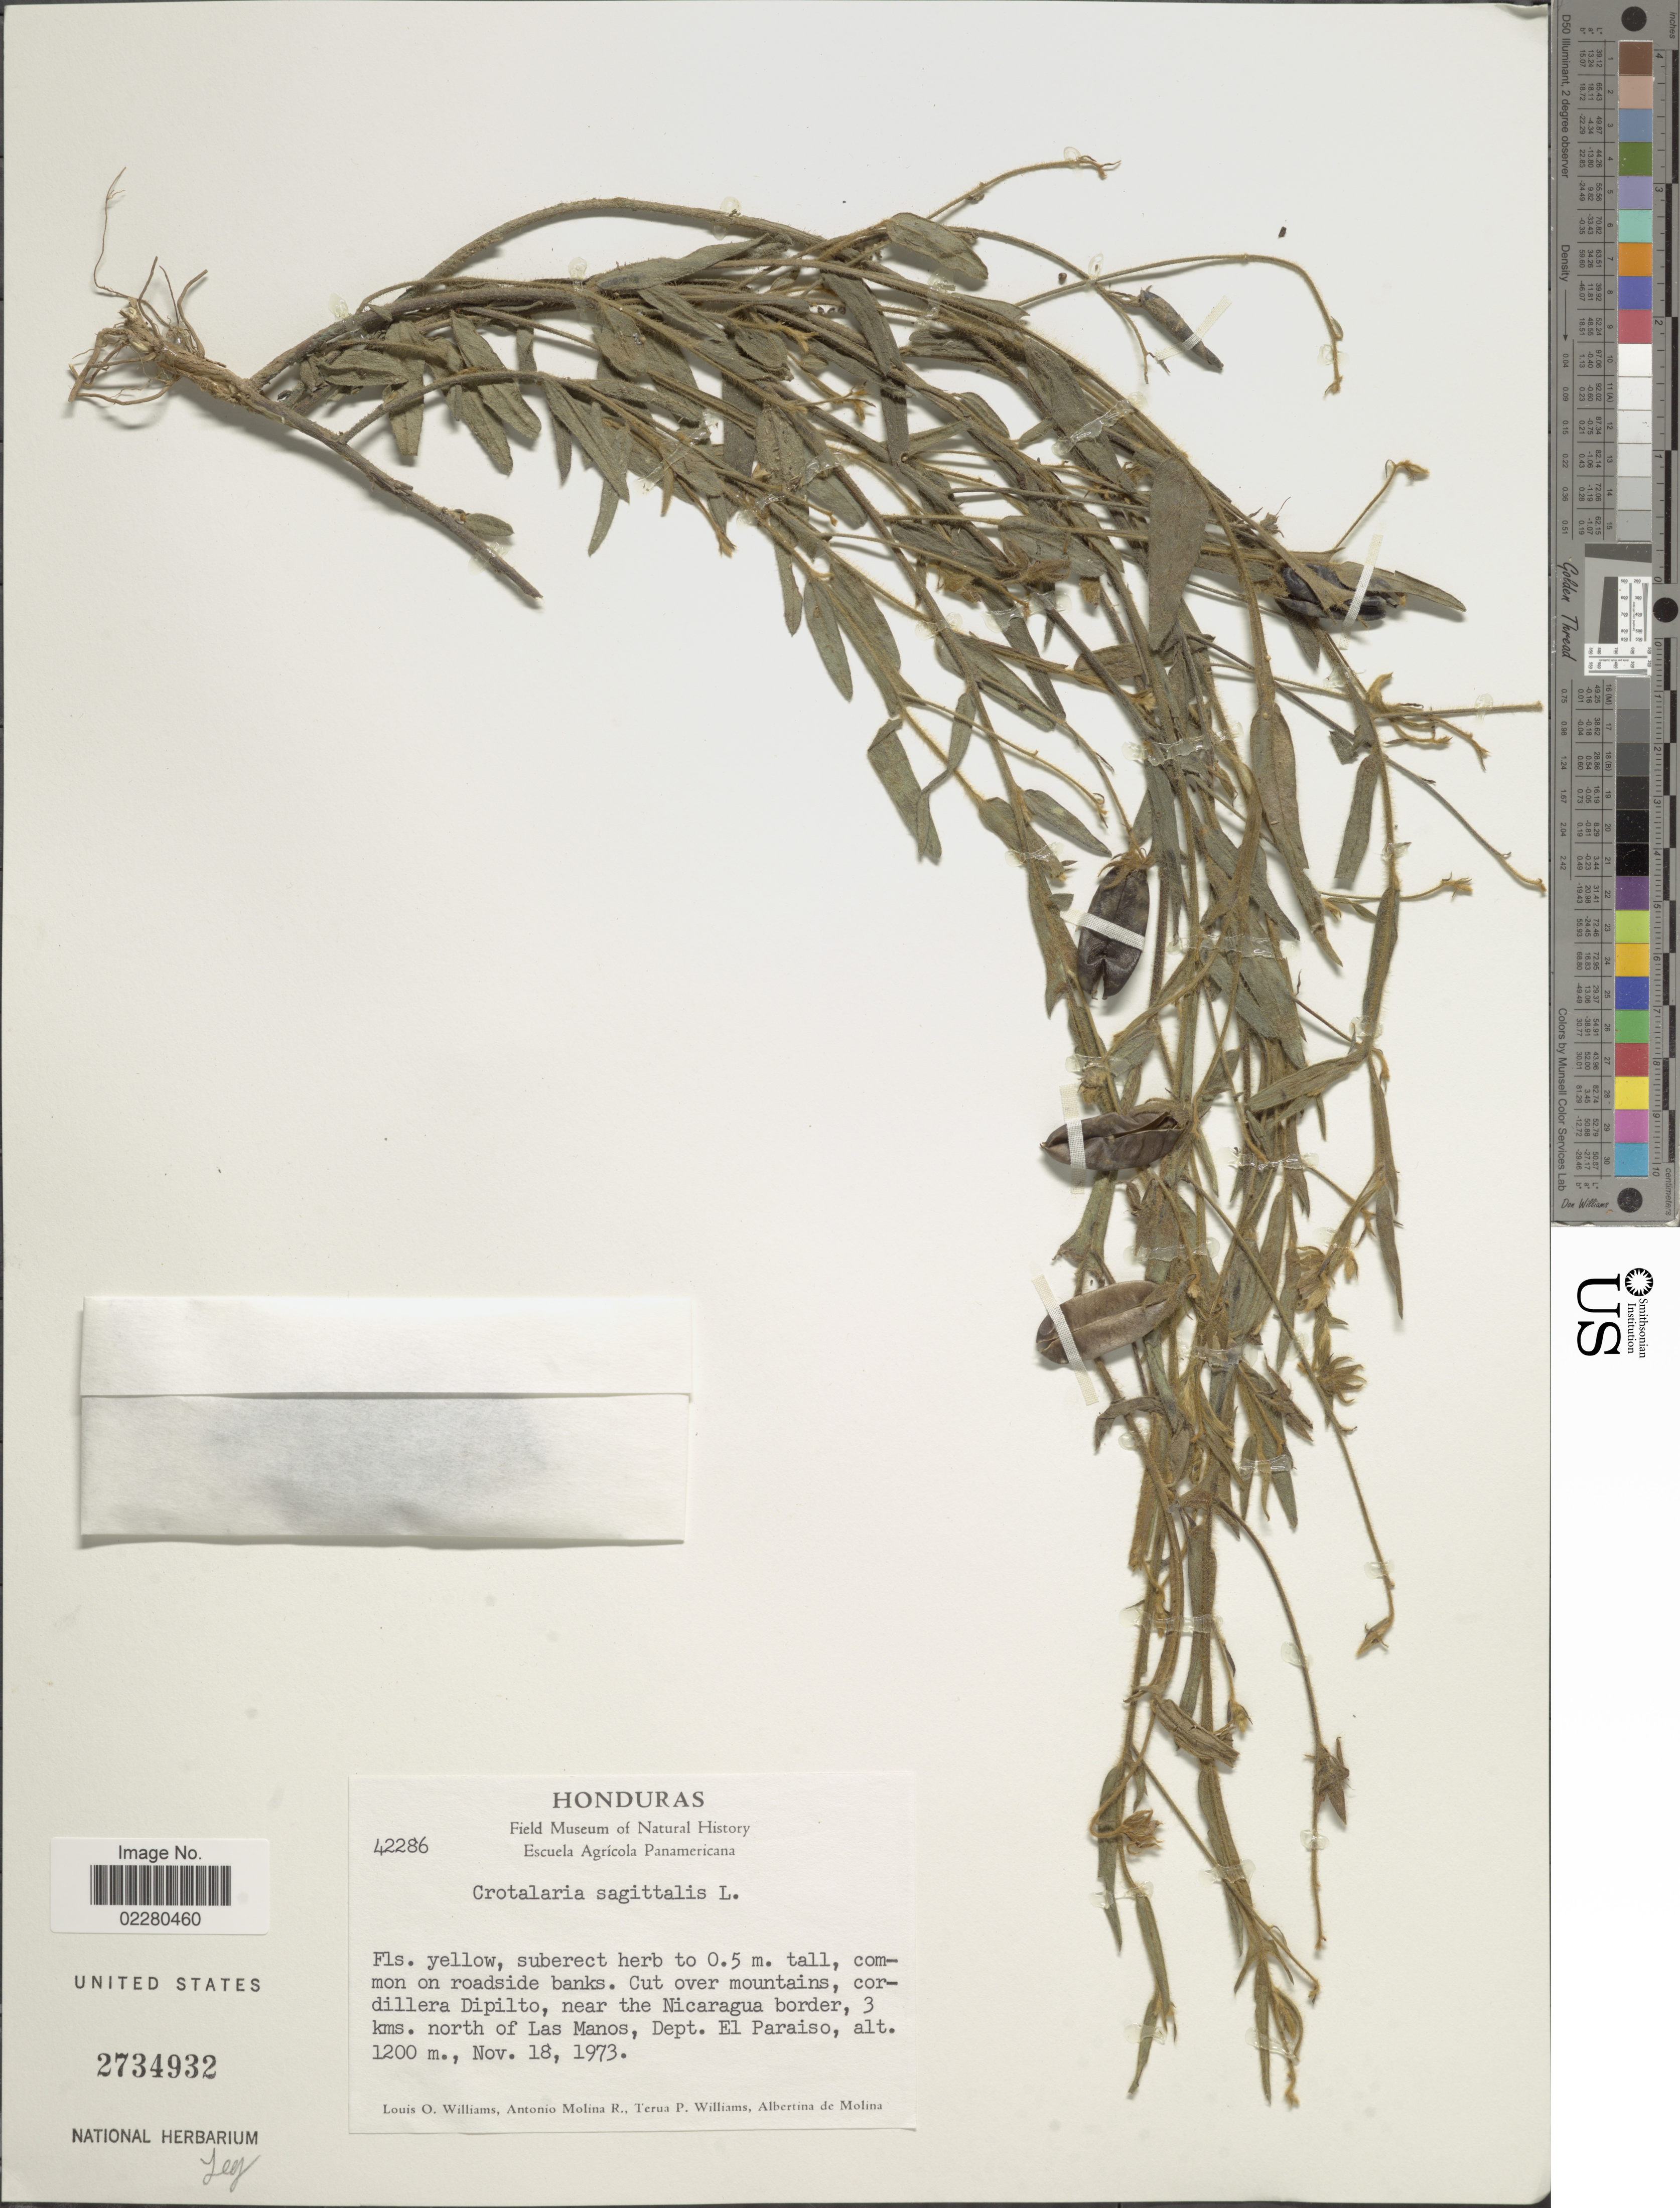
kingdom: Plantae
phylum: Tracheophyta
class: Magnoliopsida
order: Fabales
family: Fabaceae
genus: Crotalaria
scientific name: Crotalaria sagittalis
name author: L.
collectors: L. O. Williams, A. Molina R., T. P. Williams & A. R. Molina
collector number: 42286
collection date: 1973-11-18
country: Honduras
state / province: El Paraíso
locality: Cut over mountains, cordillera Dipilto, near the Nicaragua border, 3 kms. north of Las Manos, Dept. El Paraiso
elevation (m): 1200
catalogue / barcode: US 2734934